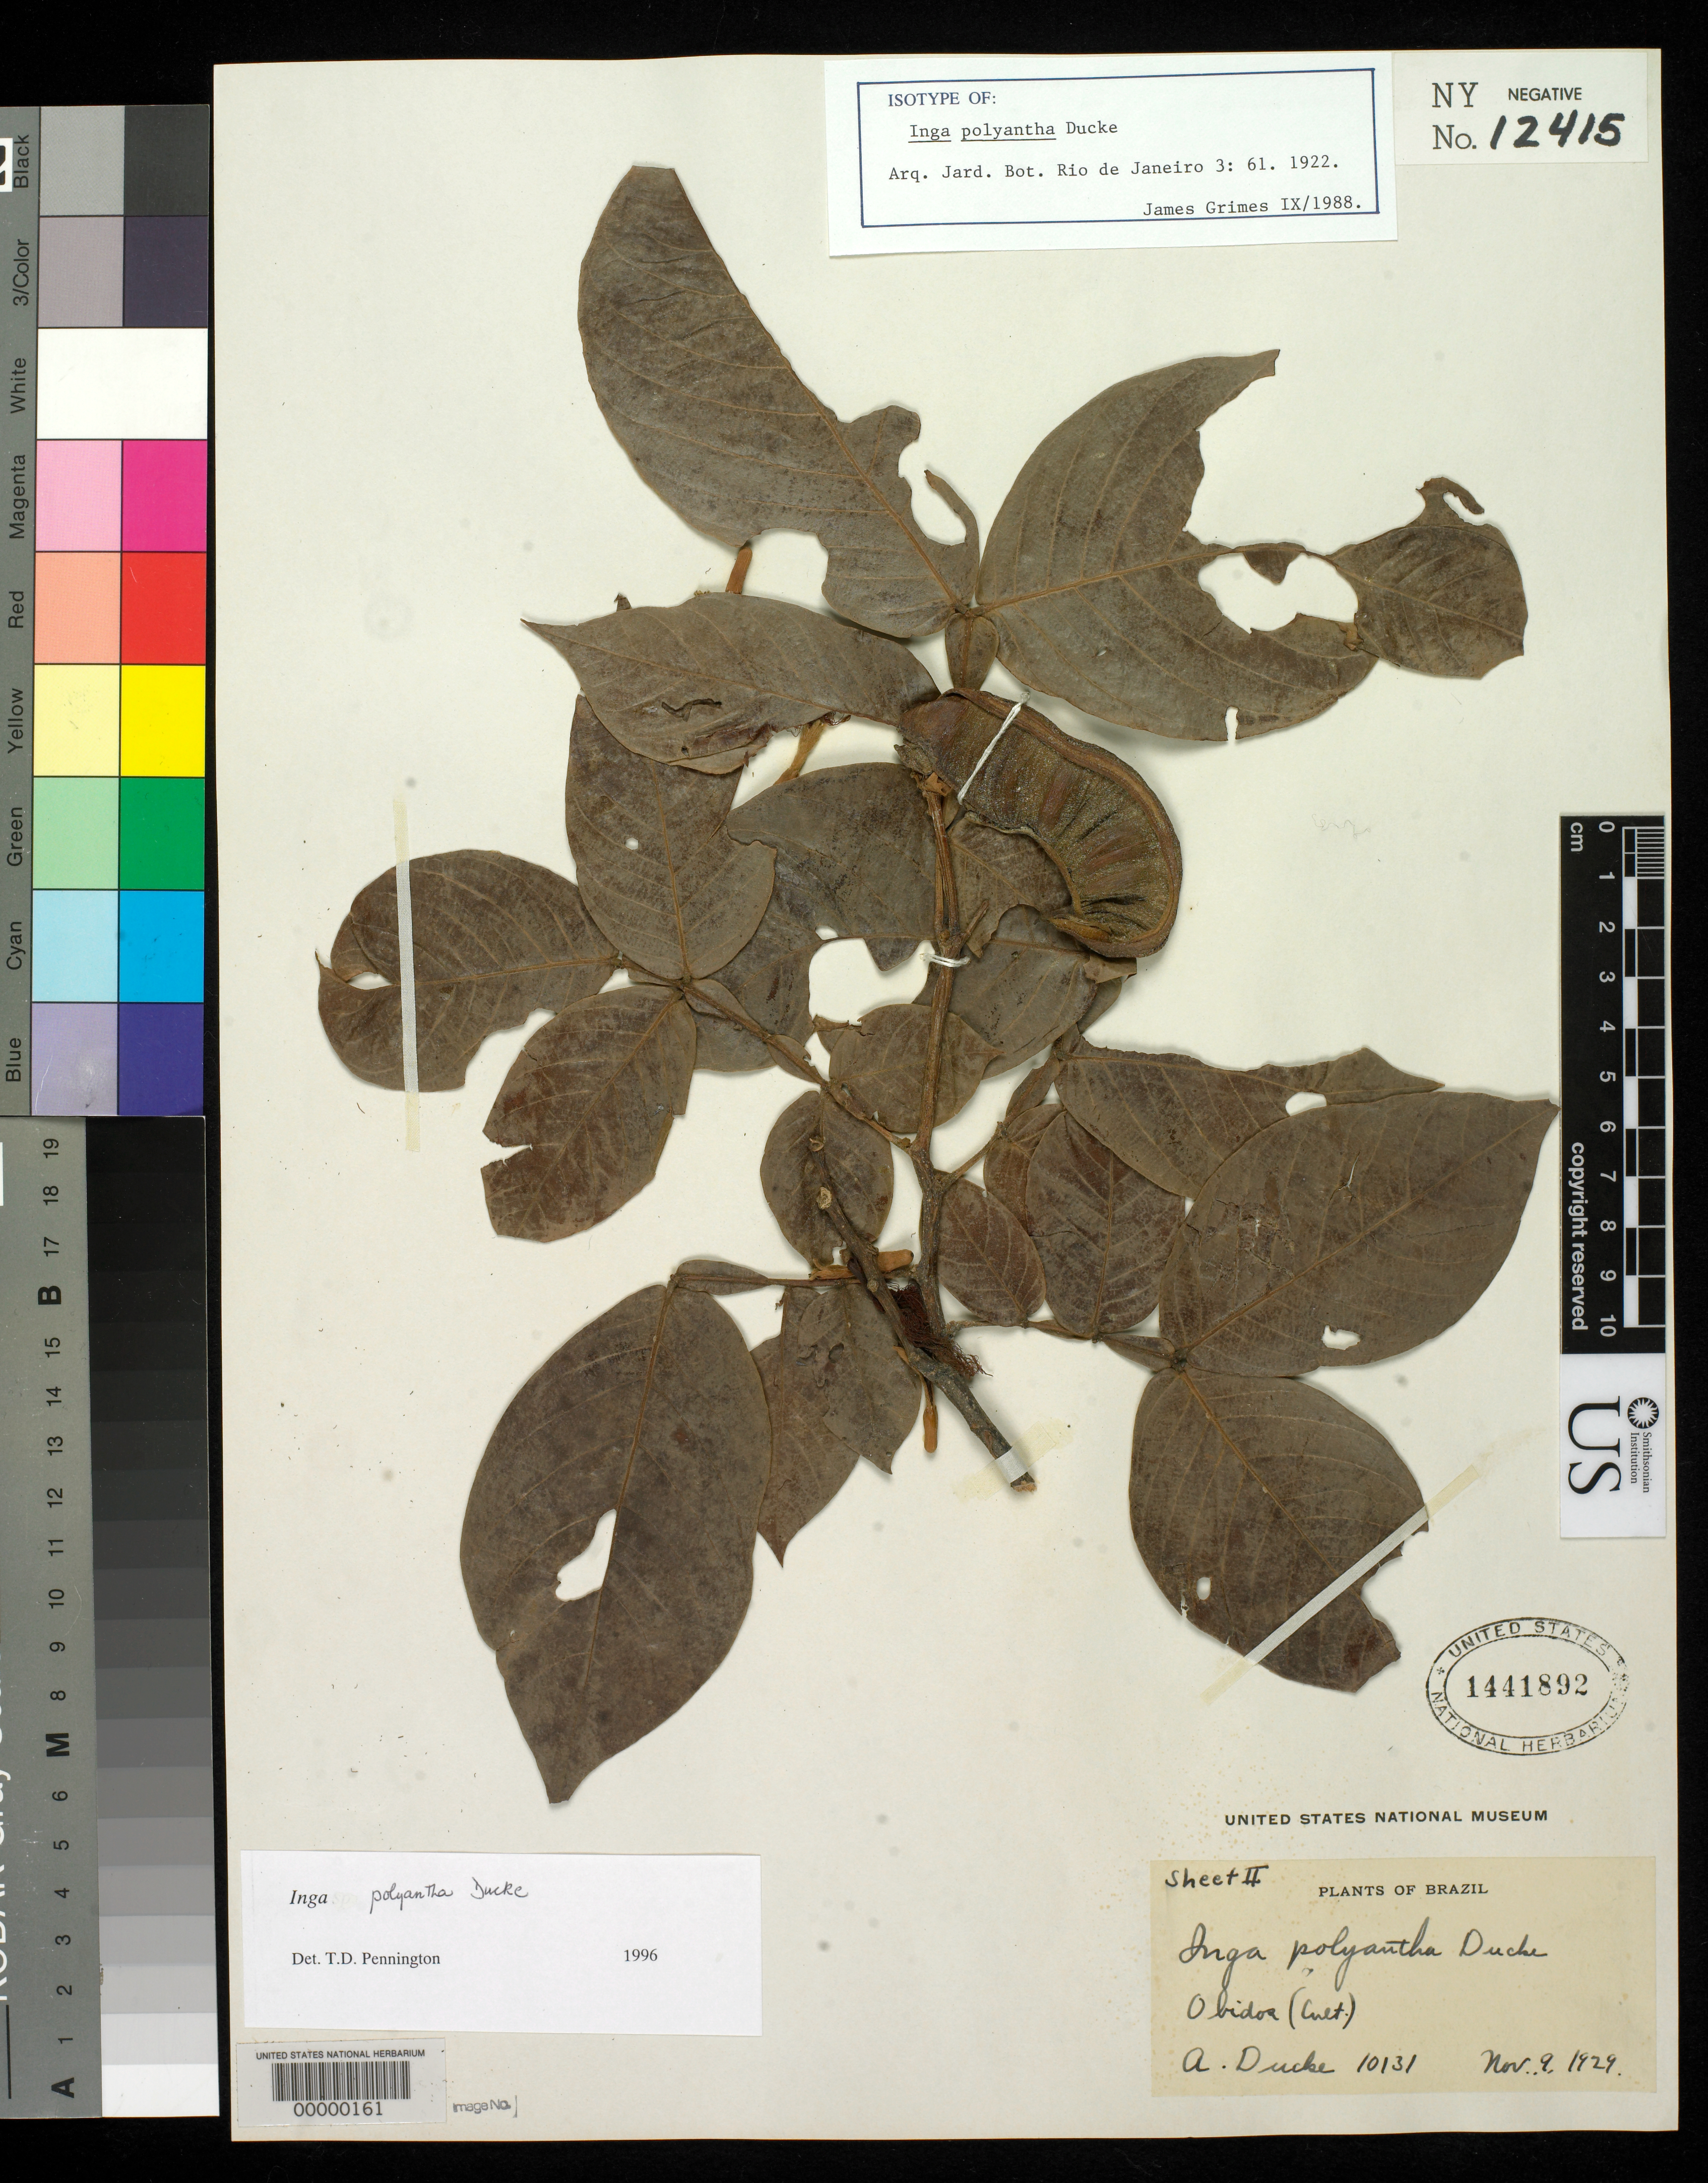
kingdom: Plantae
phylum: Tracheophyta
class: Magnoliopsida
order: Fabales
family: Fabaceae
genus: Inga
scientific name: Inga polyantha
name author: Ducke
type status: Isotype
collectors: A. Ducke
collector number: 10131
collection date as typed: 09 Feb 1919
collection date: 1919-02-09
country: Brazil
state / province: Pará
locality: Obidos.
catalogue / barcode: US 1441892